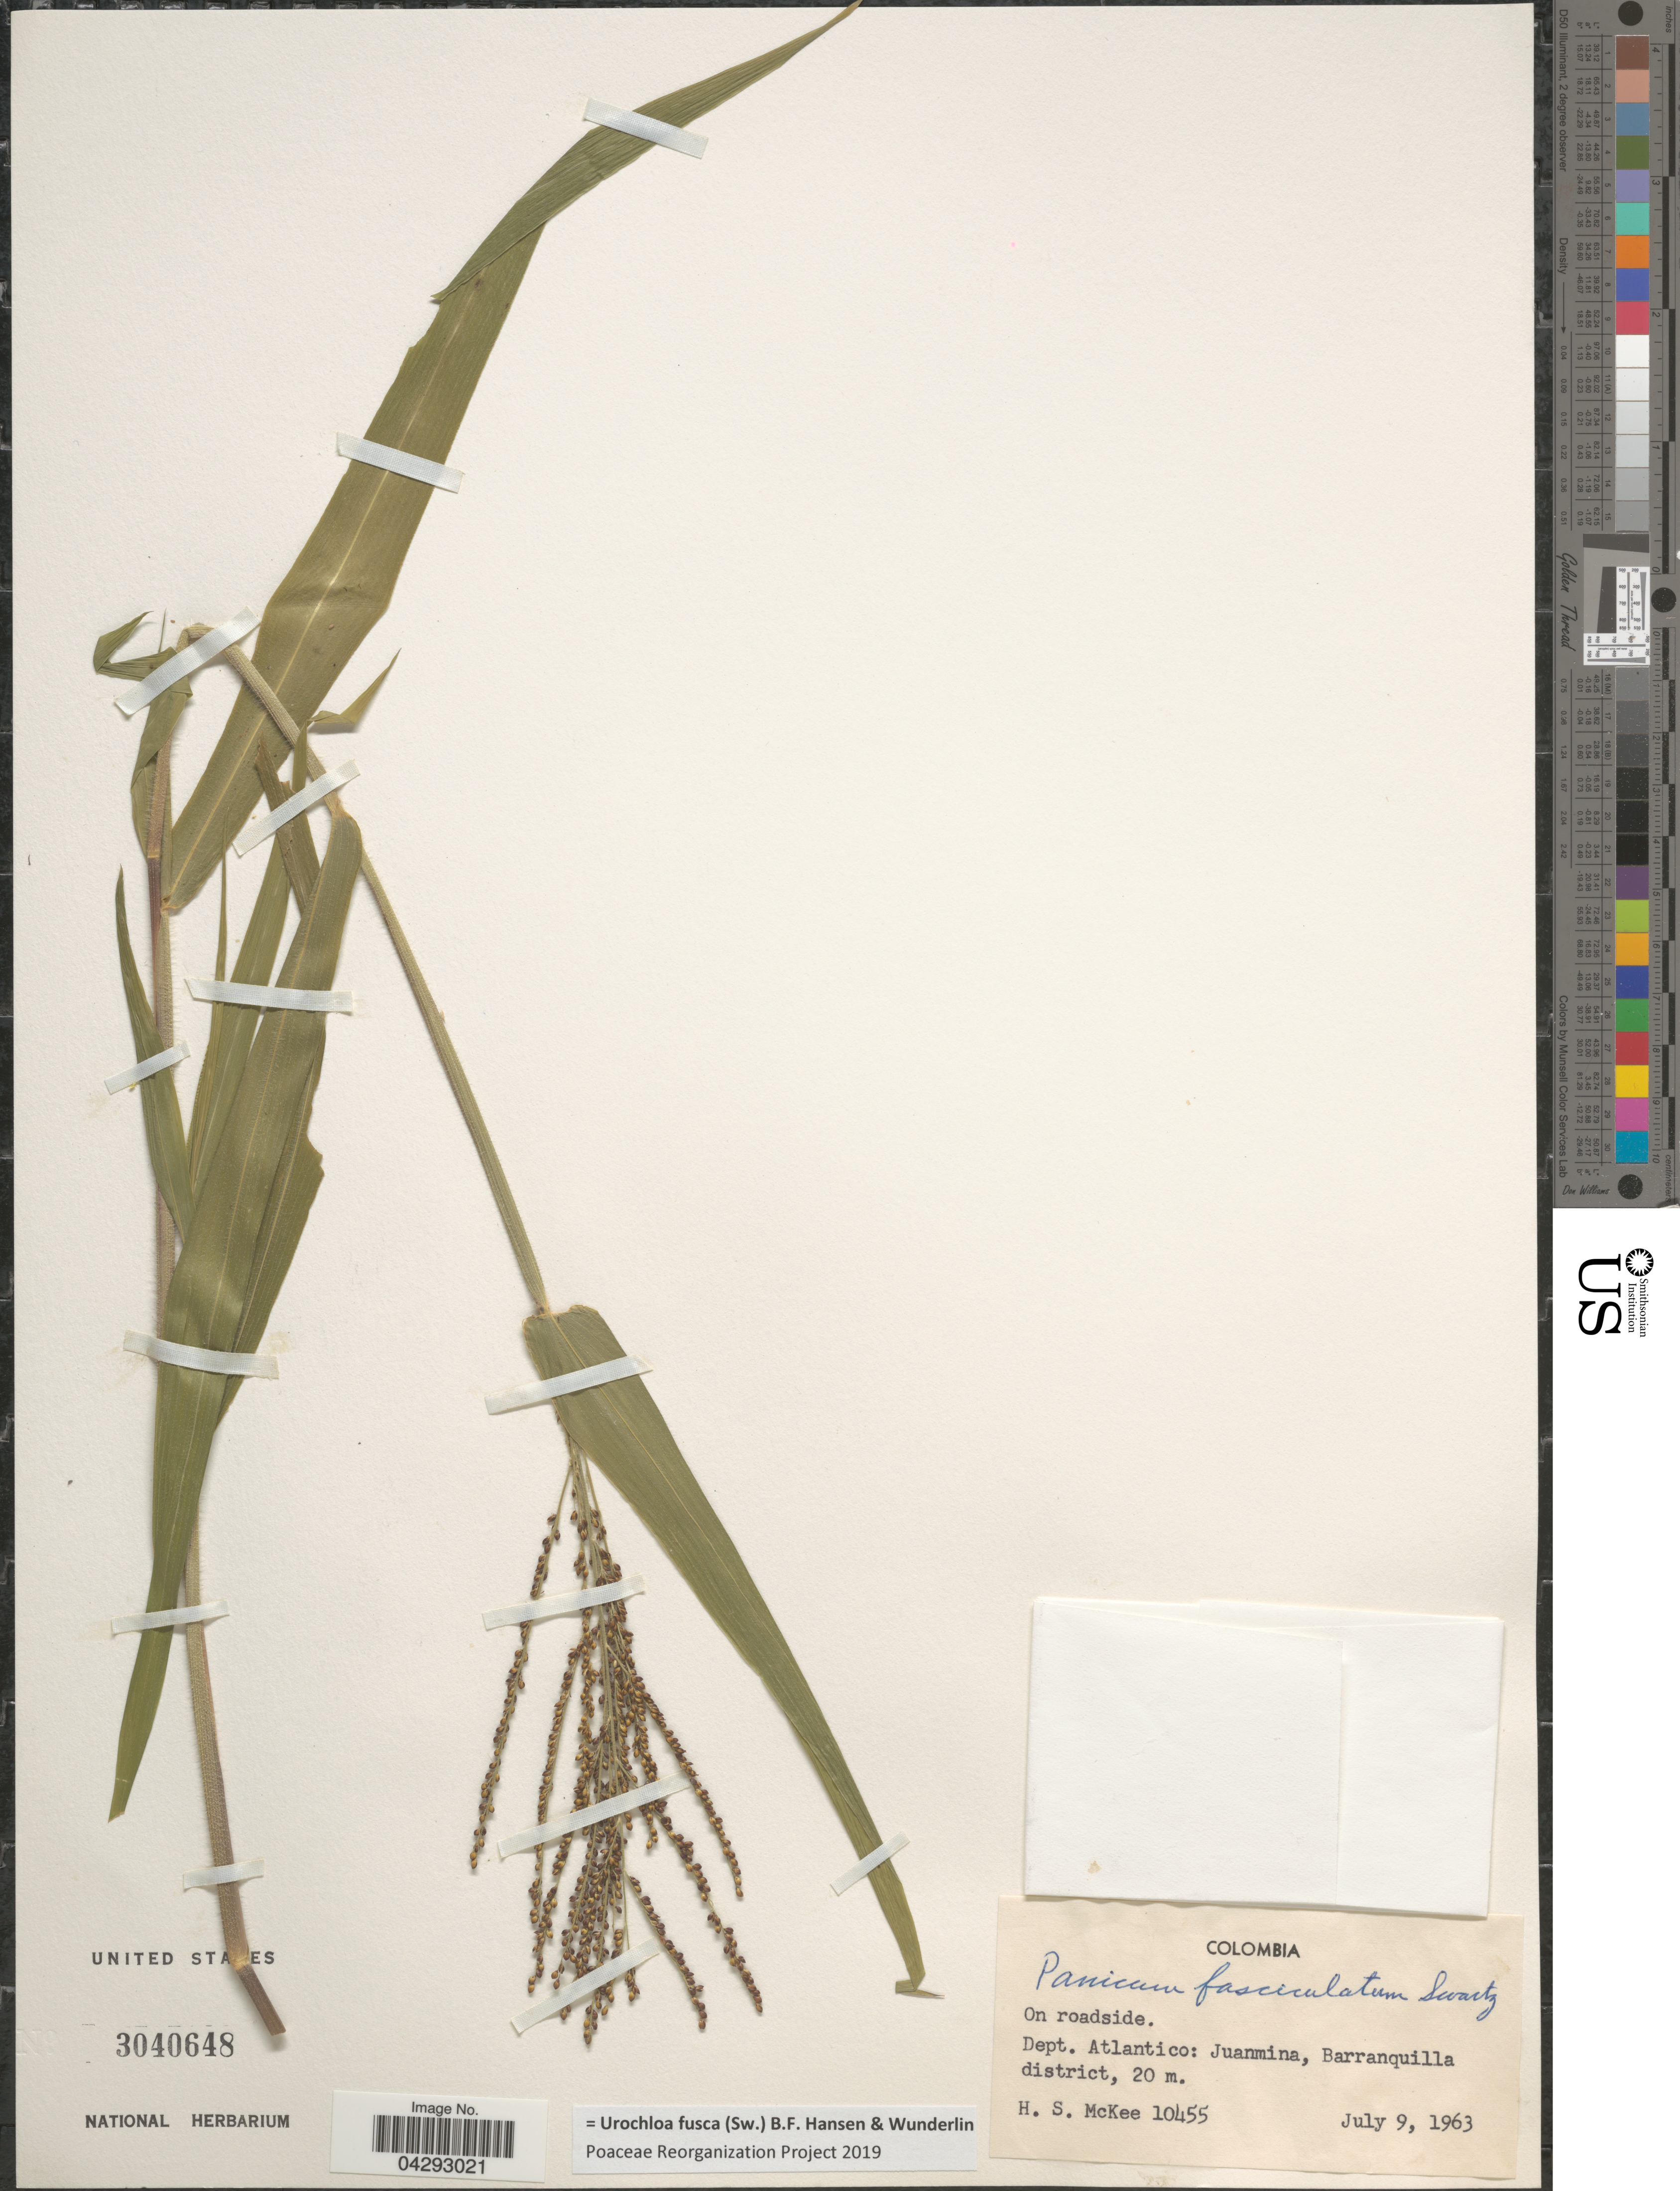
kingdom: Plantae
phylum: Tracheophyta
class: Liliopsida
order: Poales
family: Poaceae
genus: Urochloa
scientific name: Urochloa fusca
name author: (Sw.) B.F. Hansen & Wunderlin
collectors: H. S. McKee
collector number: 10455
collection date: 1963-07-09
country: Colombia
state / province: Atlántico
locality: On roadside. Dept. Atlantico: Juanmina, Barranquilla district.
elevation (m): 20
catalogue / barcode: US 3040648